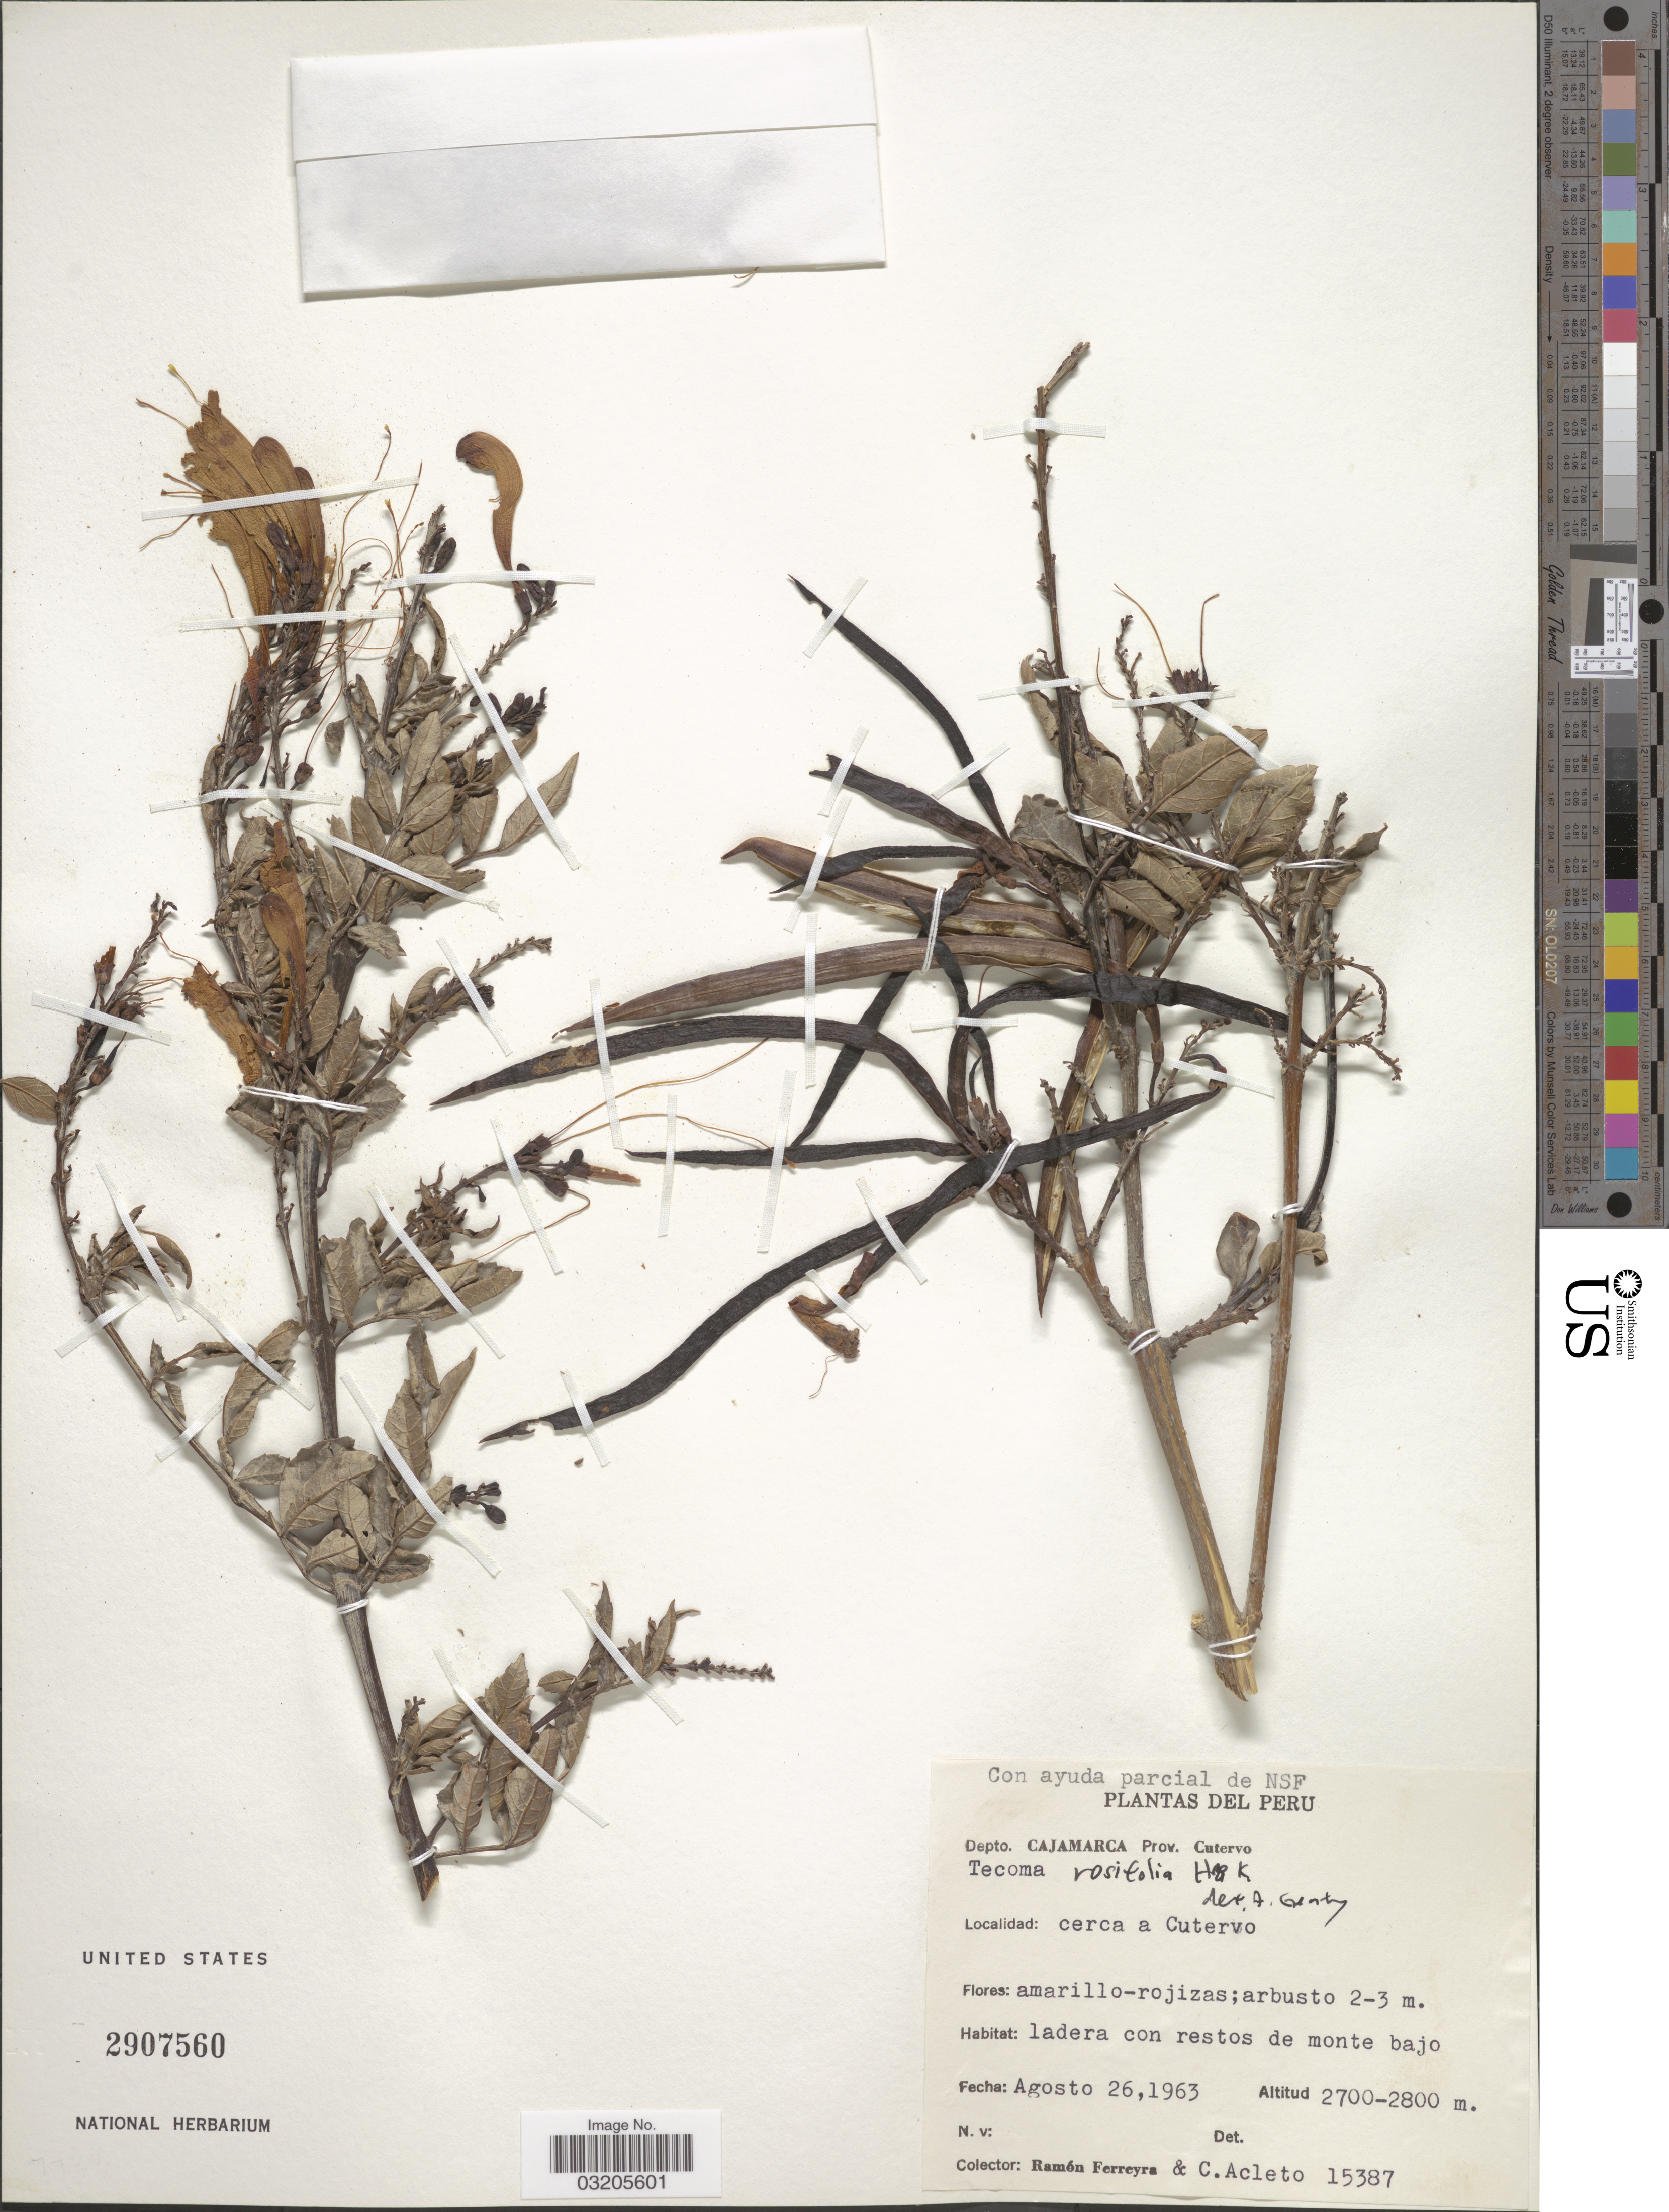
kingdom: Plantae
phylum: Tracheophyta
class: Magnoliopsida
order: Lamiales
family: Bignoniaceae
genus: Tecoma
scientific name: Tecoma rosifolia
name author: Kunth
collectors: R. A. Ferreyra & C. Acleto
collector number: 15387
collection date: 1963-08-26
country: Peru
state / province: Cajamarca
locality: Depto. Cajamarca. Prov. Cutervo. Cerca a Cutervo.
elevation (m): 2700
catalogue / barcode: US 2907560